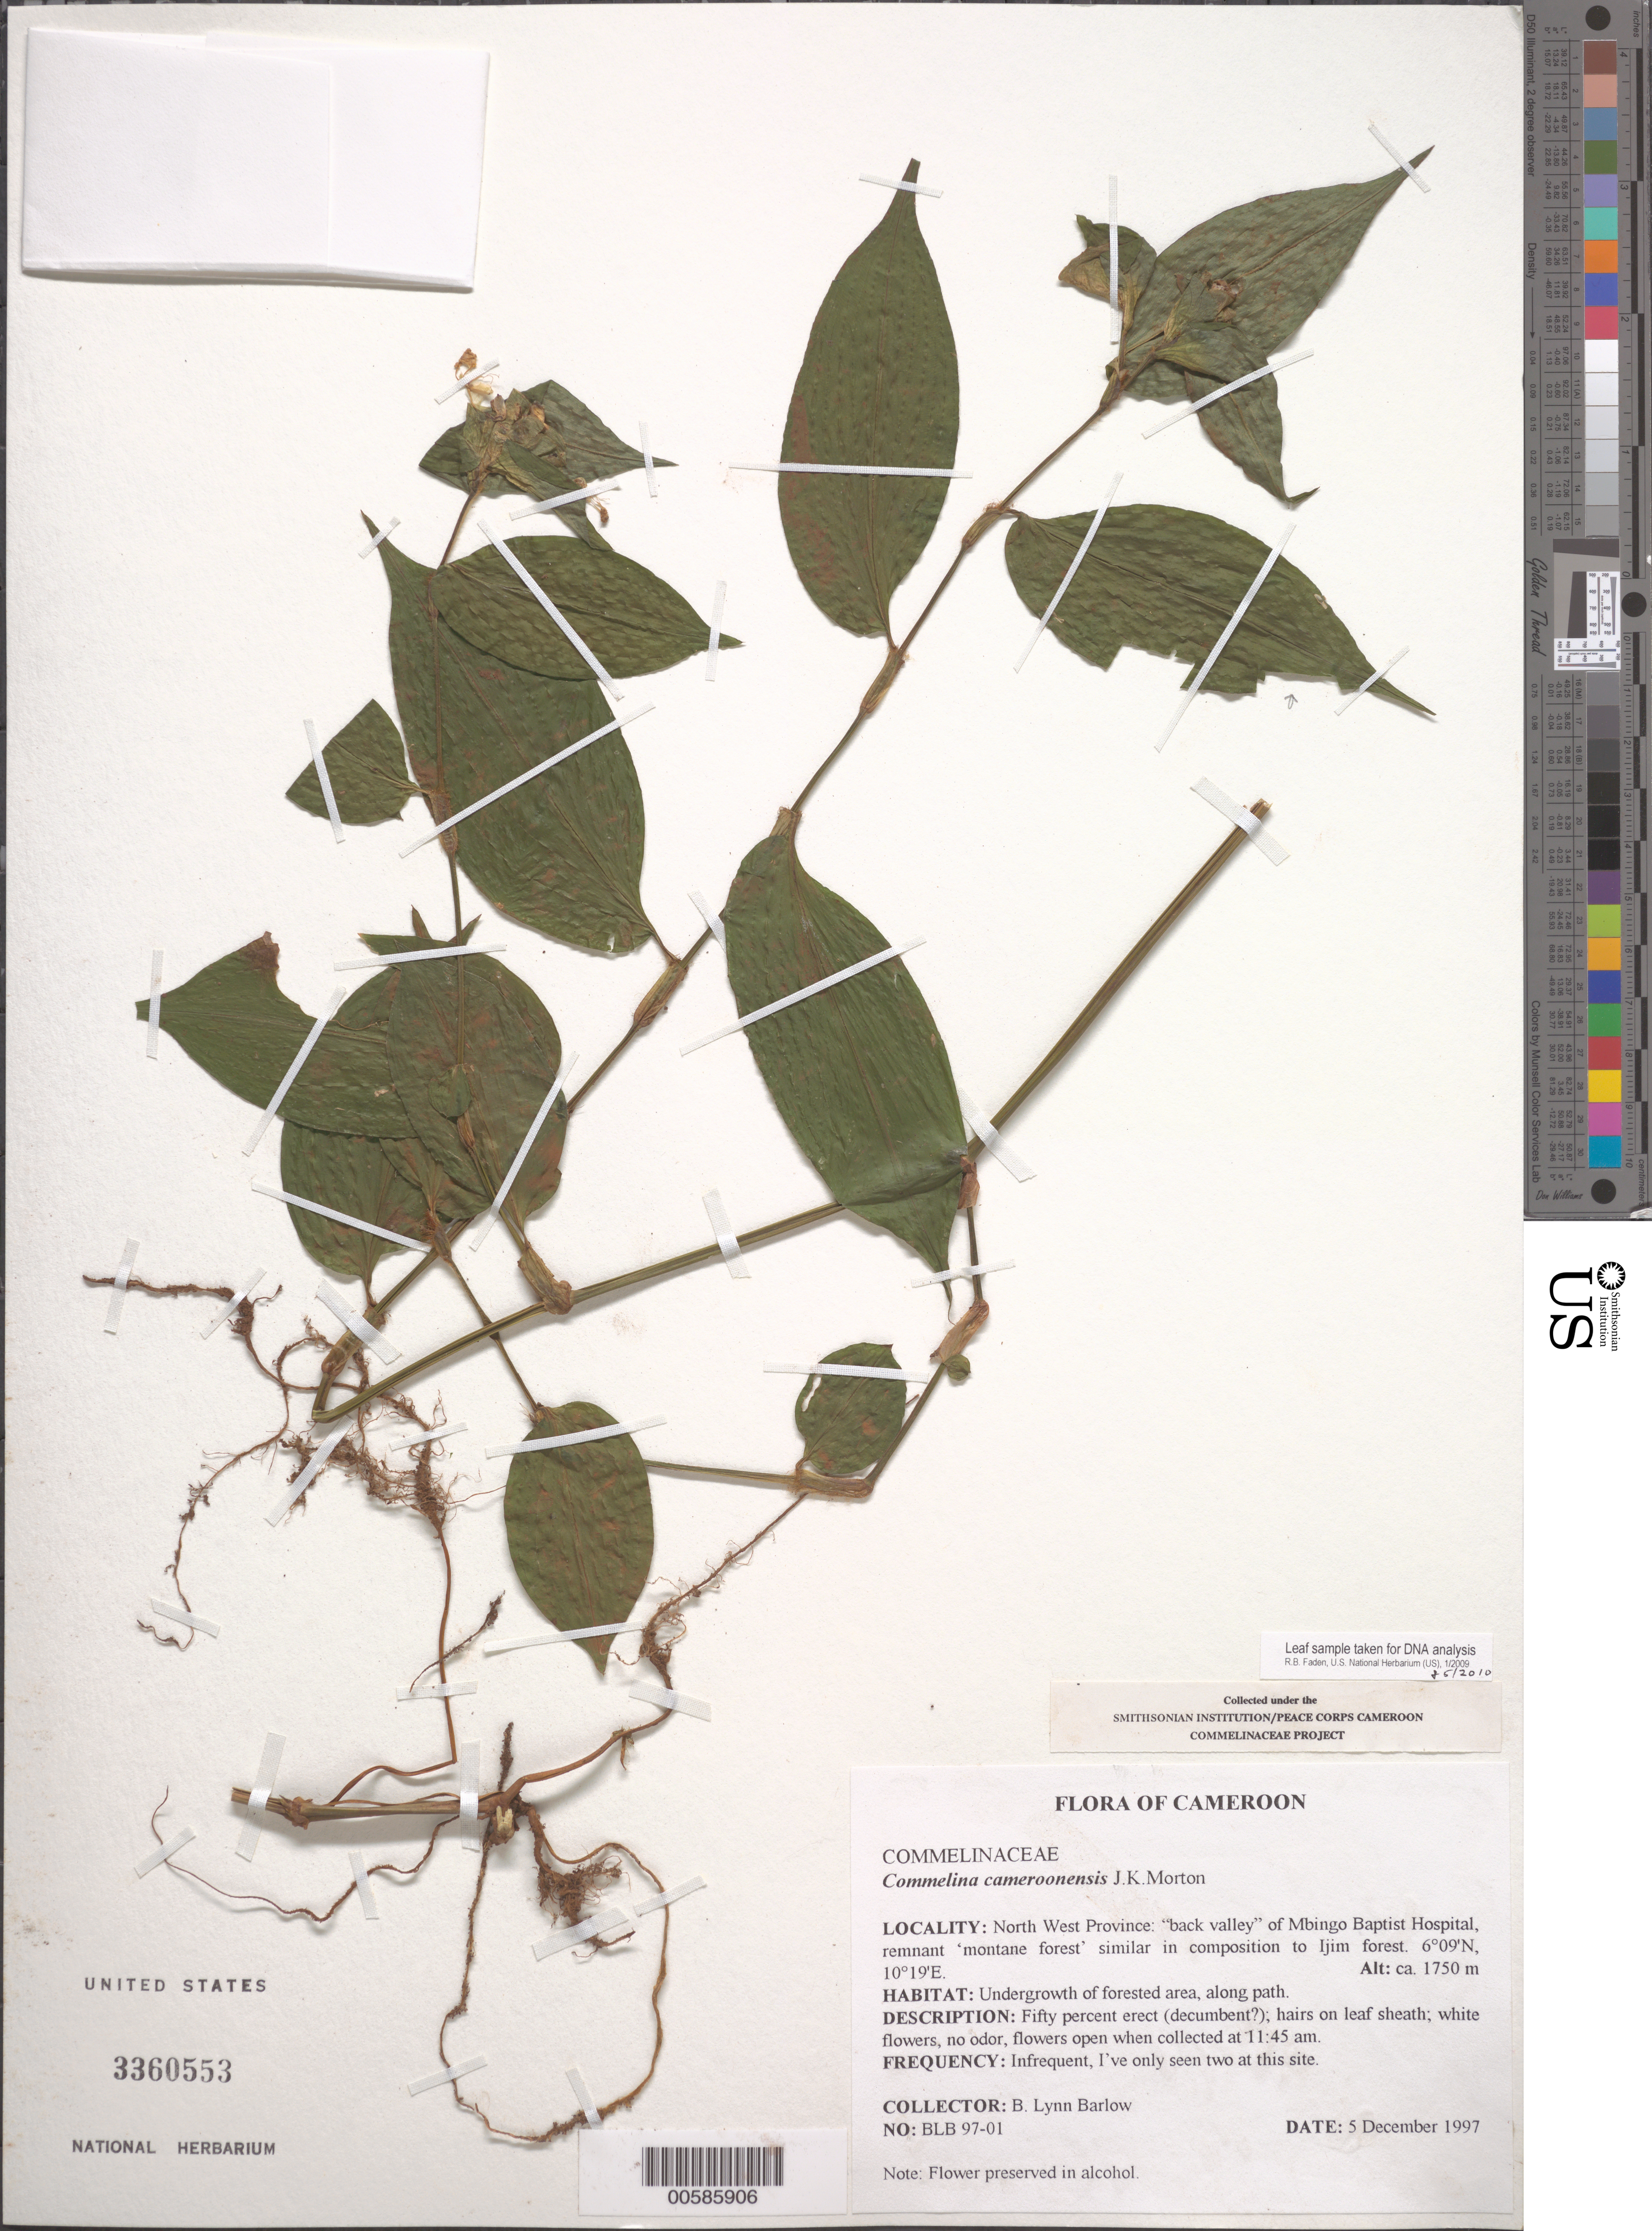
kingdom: Plantae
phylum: Tracheophyta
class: Liliopsida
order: Commelinales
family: Commelinaceae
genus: Commelina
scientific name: Commelina cameroonensis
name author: J.K. Morton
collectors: Lynn Barlow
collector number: BLB 97-01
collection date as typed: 05 Dec 1997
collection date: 1997-12-05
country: Cameroon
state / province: Nord-ouest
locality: Mbingo baptist hospital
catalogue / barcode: US 3360553